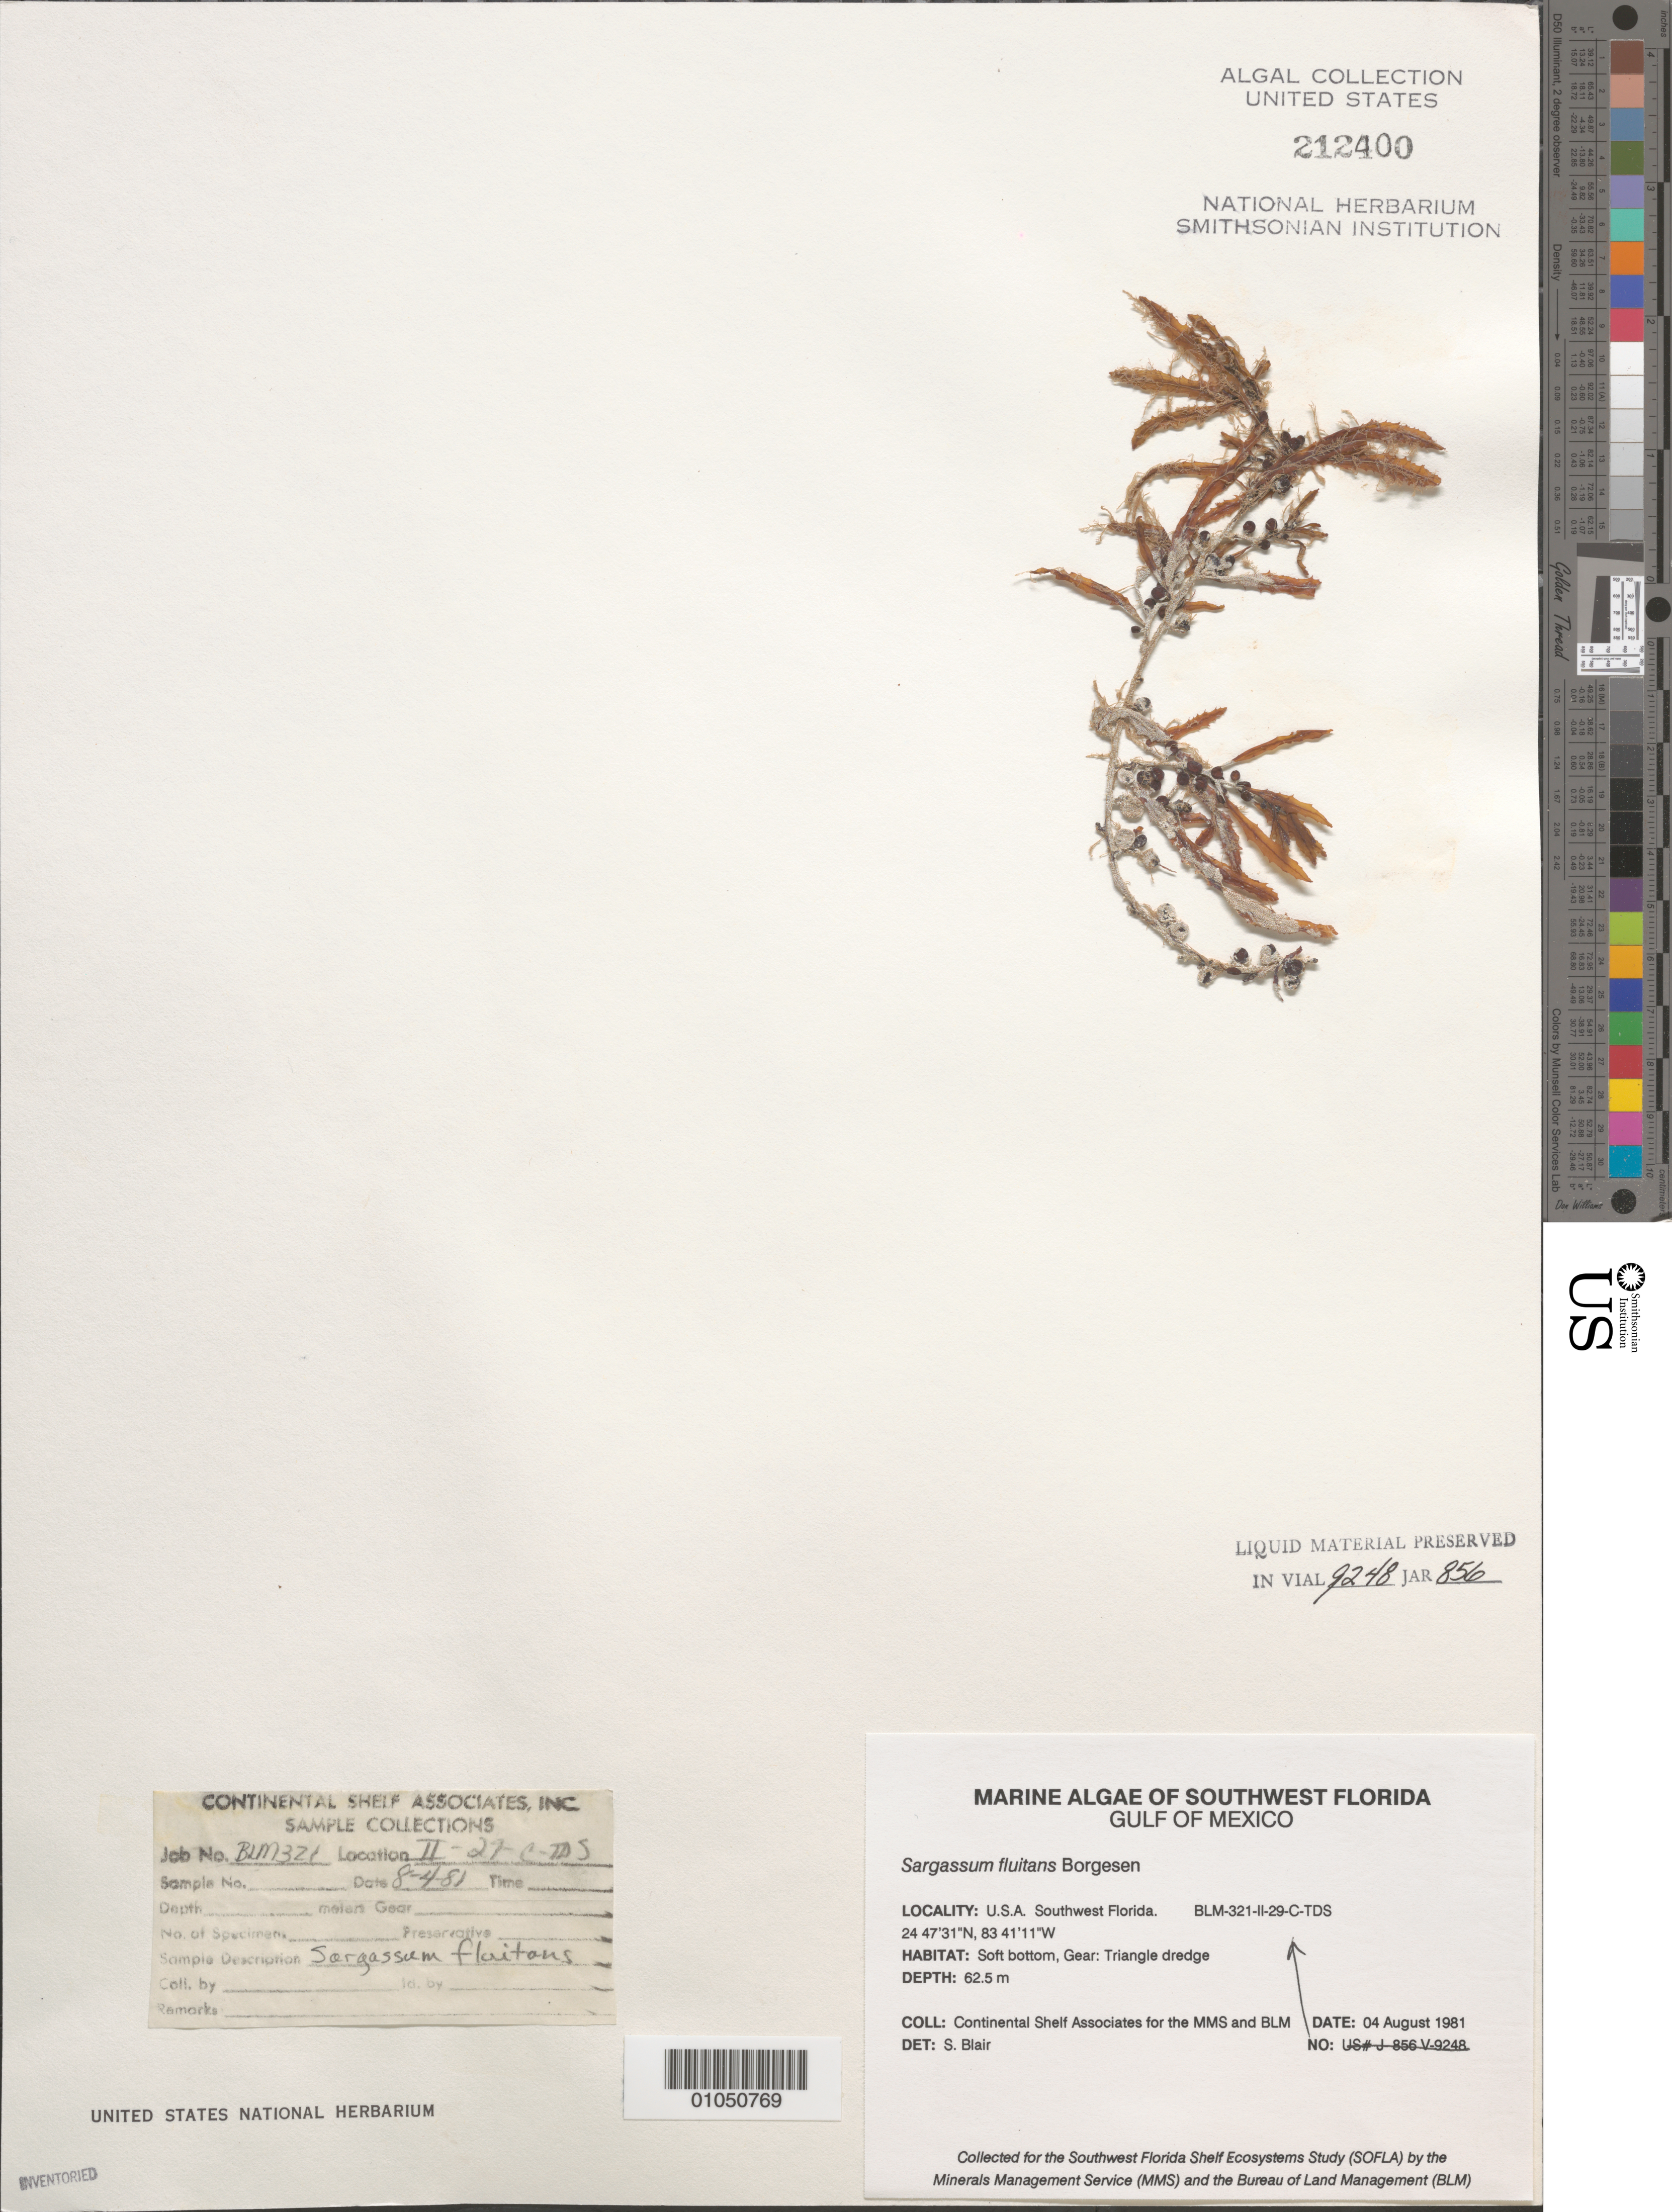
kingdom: Chromista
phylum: Ochrophyta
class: Phaeophyceae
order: Fucales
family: Sargassaceae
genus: Sargassum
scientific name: Sargassum fluitans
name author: (Børgesen) Børgesen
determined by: Blair, S. M.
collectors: Continental Shelf Associates for the MMS/BLM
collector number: BLM-321-II-29-C-TDS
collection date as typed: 04 Aug 1981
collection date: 1981-08-04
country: United States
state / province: Florida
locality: Gulf of Mexico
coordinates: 24 47'31"N, 83 41'11"W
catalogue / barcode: US 212400